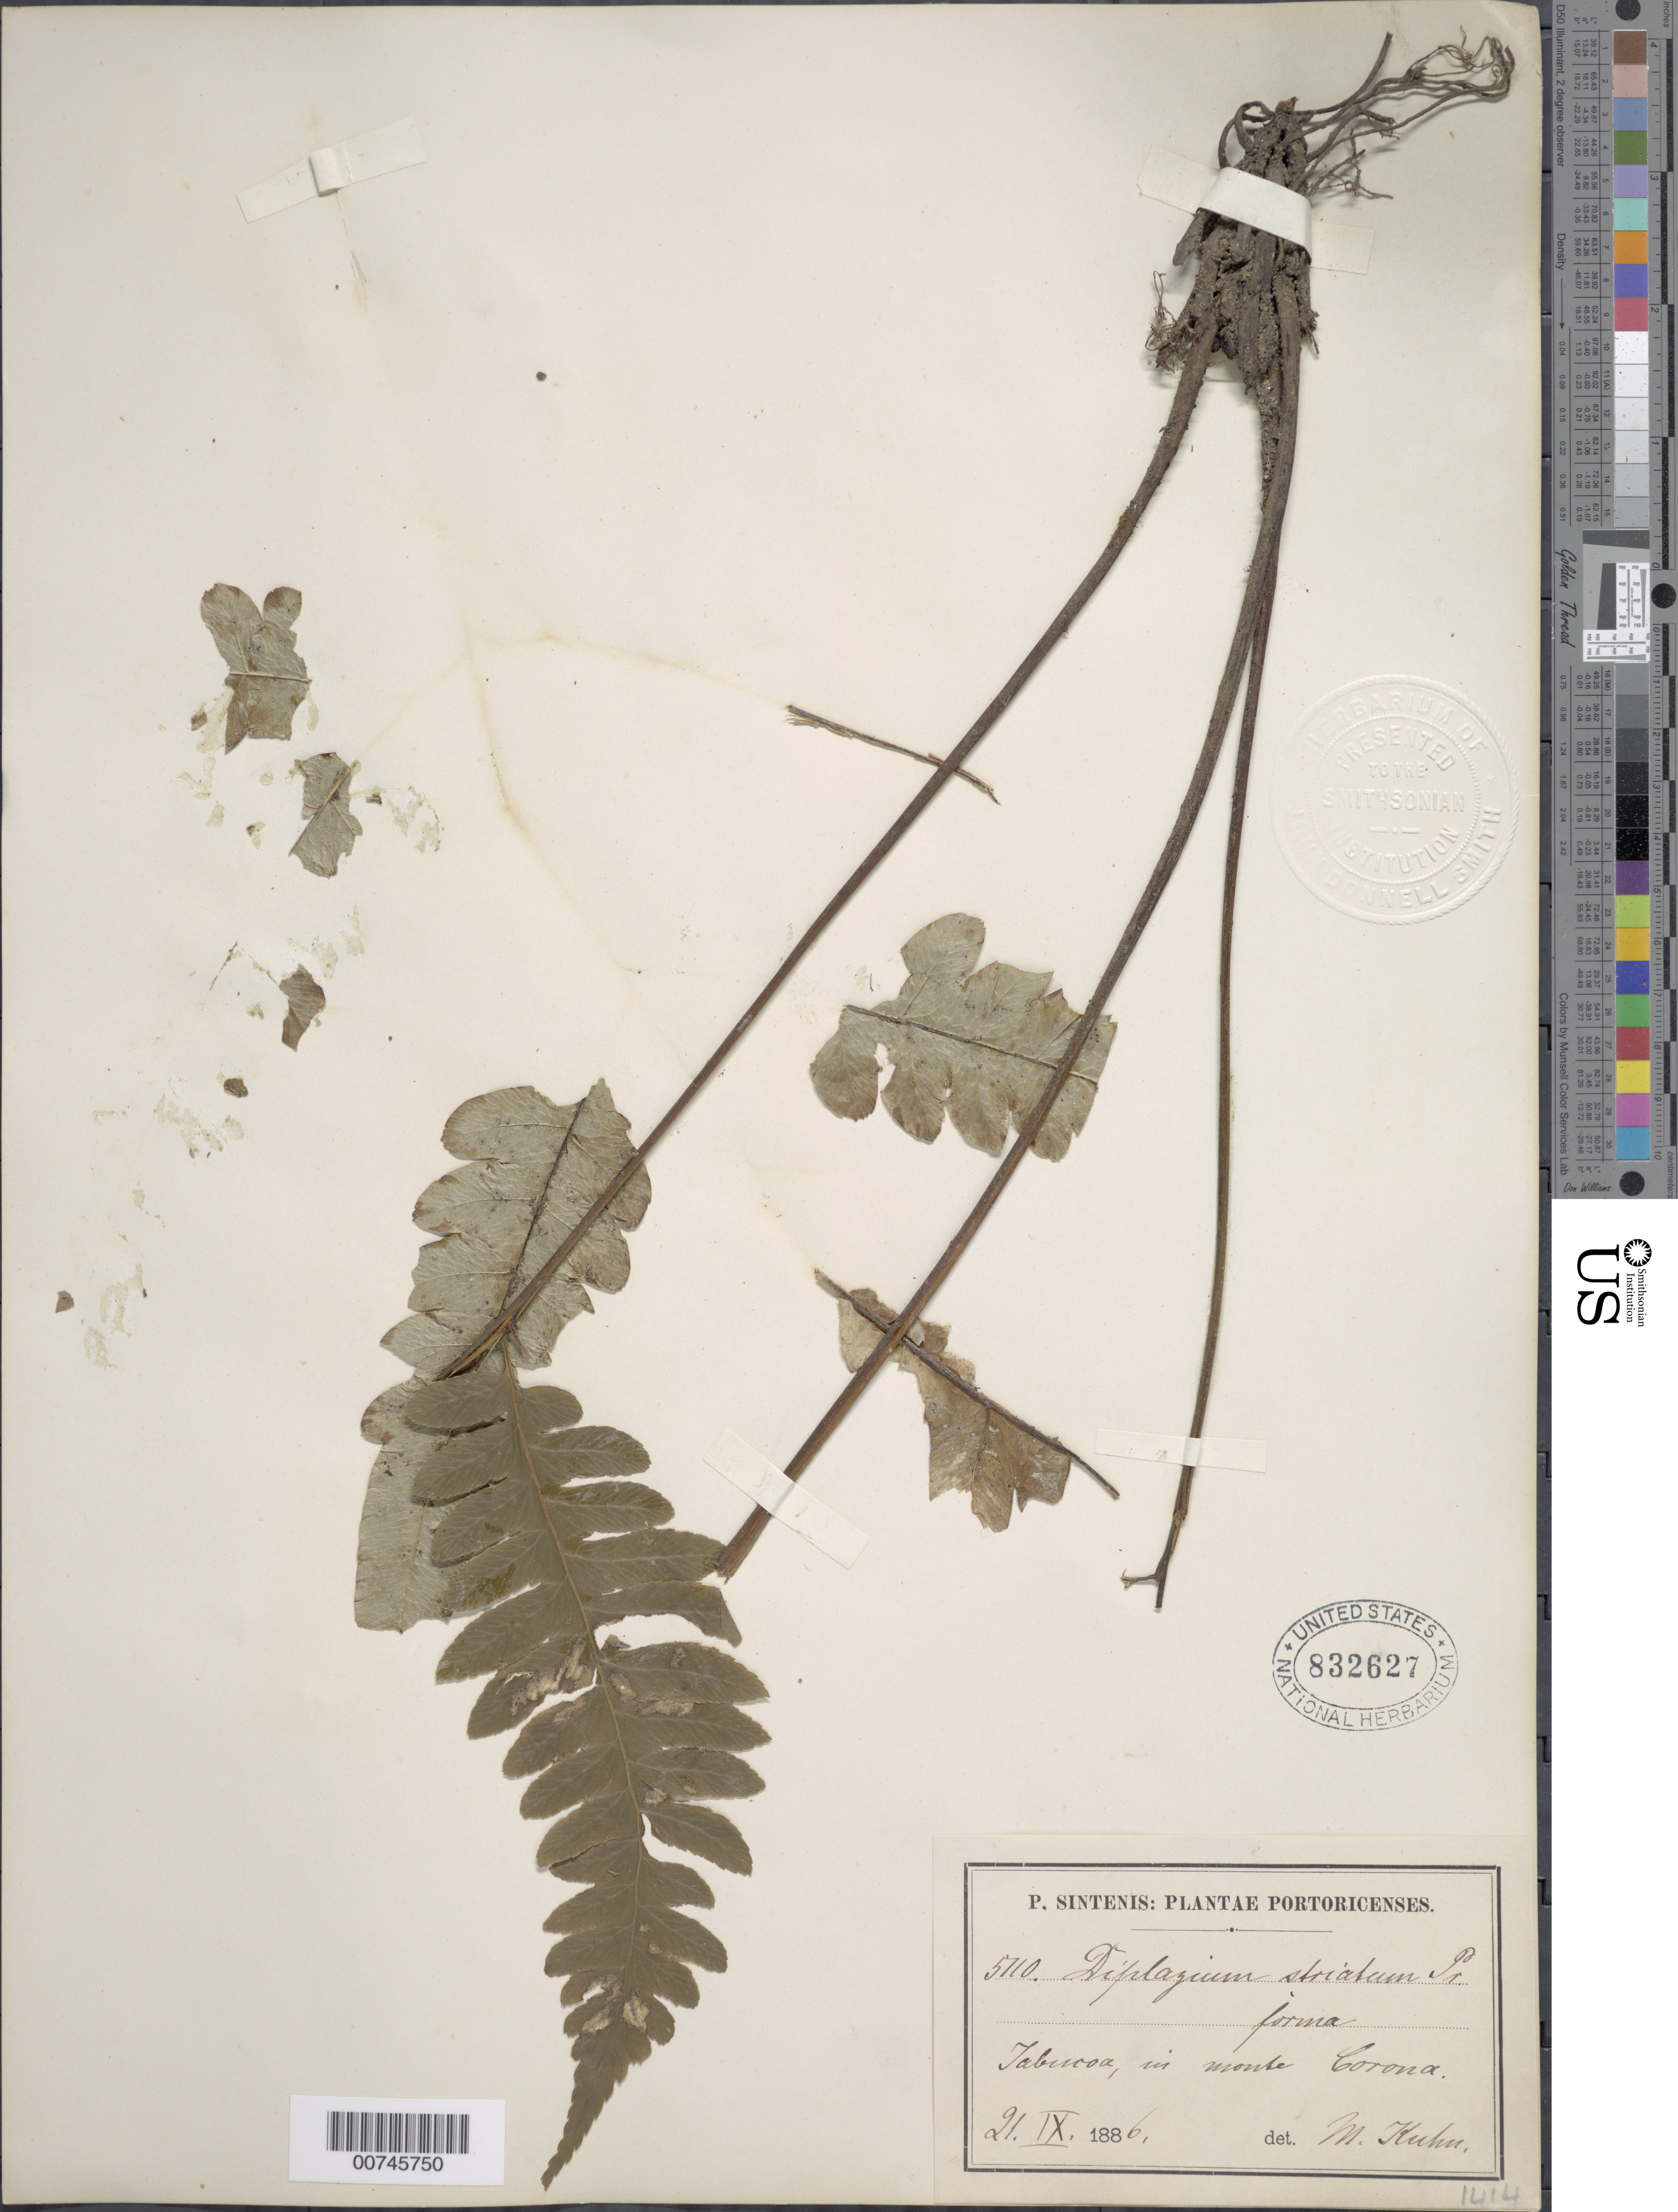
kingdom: Plantae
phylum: Tracheophyta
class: Polypodiopsida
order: Polypodiales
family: Athyriaceae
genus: Diplazium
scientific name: Diplazium striatum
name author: (L.) C. Presl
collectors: P. Sintenis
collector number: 5110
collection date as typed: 21 Sep 1886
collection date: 1886-09-21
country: Puerto Rico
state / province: Yabucoa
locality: Yabucoa in monte Corona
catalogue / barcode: US 832627